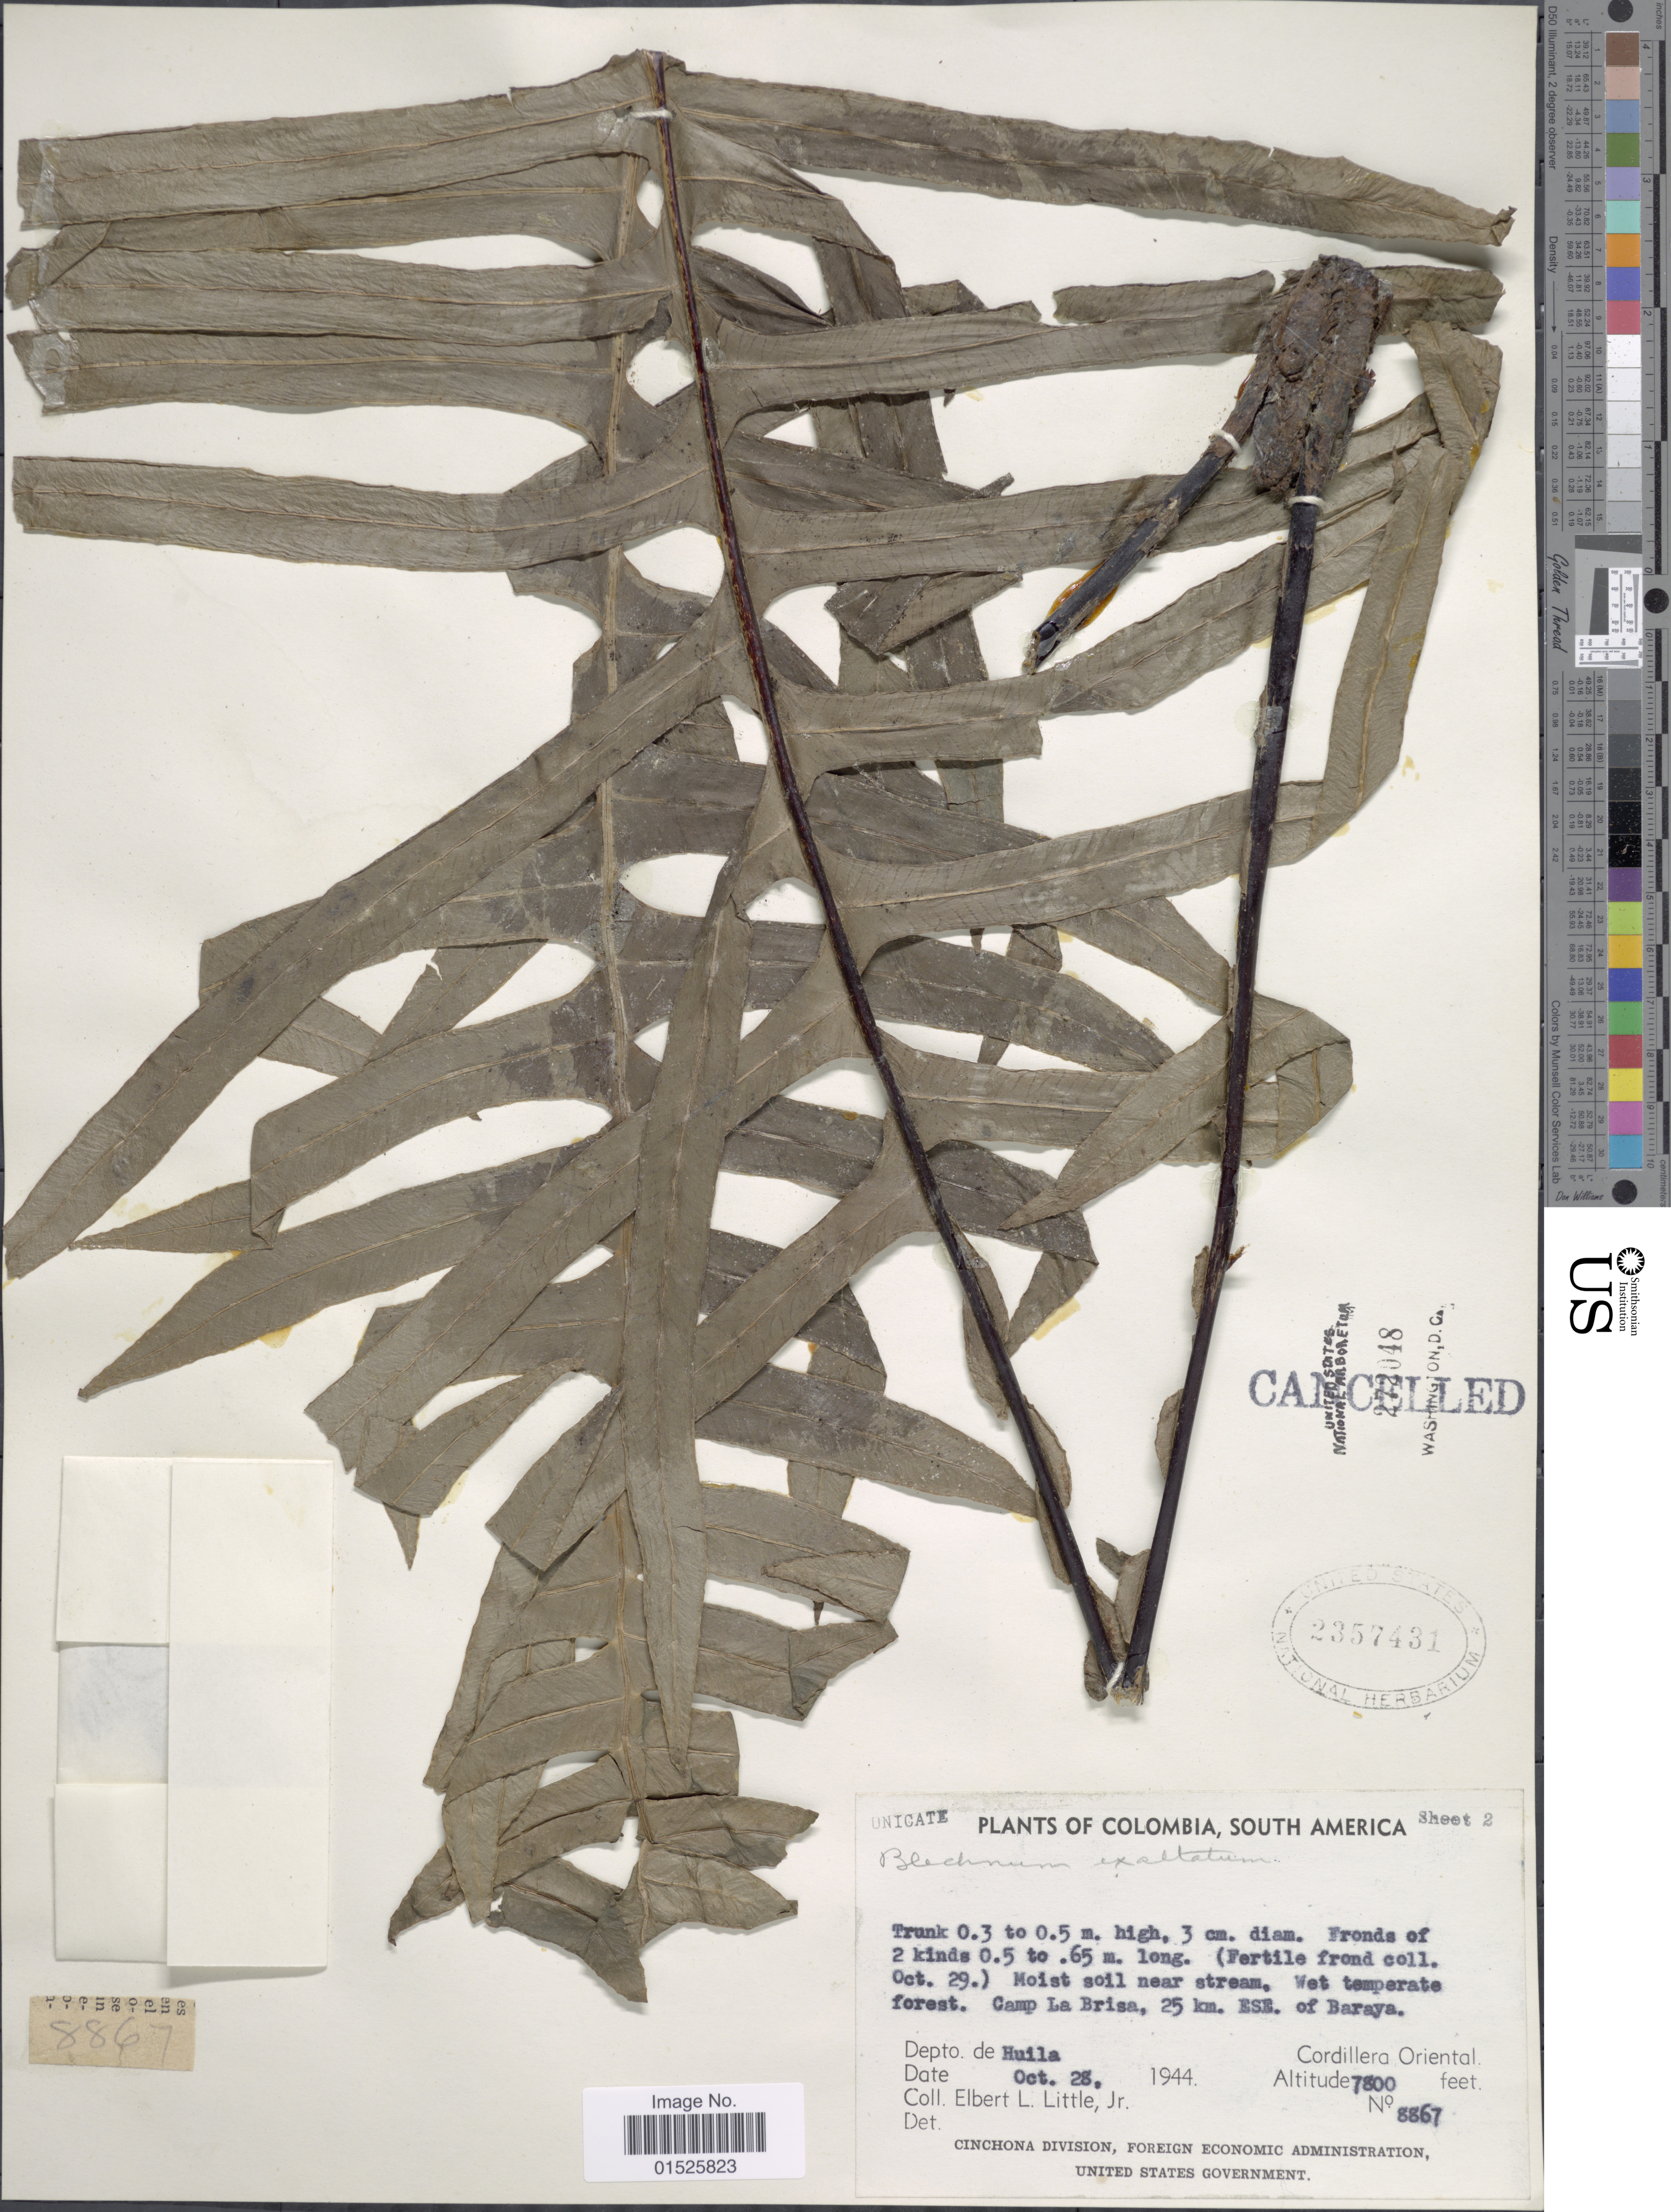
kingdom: Plantae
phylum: Tracheophyta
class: Polypodiopsida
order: Polypodiales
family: Blechnaceae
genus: Blechnum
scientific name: Blechnum divergens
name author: (Kunze) Mett.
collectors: E. L. Little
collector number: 8867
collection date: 1944-10-28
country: Colombia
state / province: Huila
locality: Camp La Brisa, 25 km. ESE of Baraya. Cordillera Oriental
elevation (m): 2377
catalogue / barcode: US 2357431